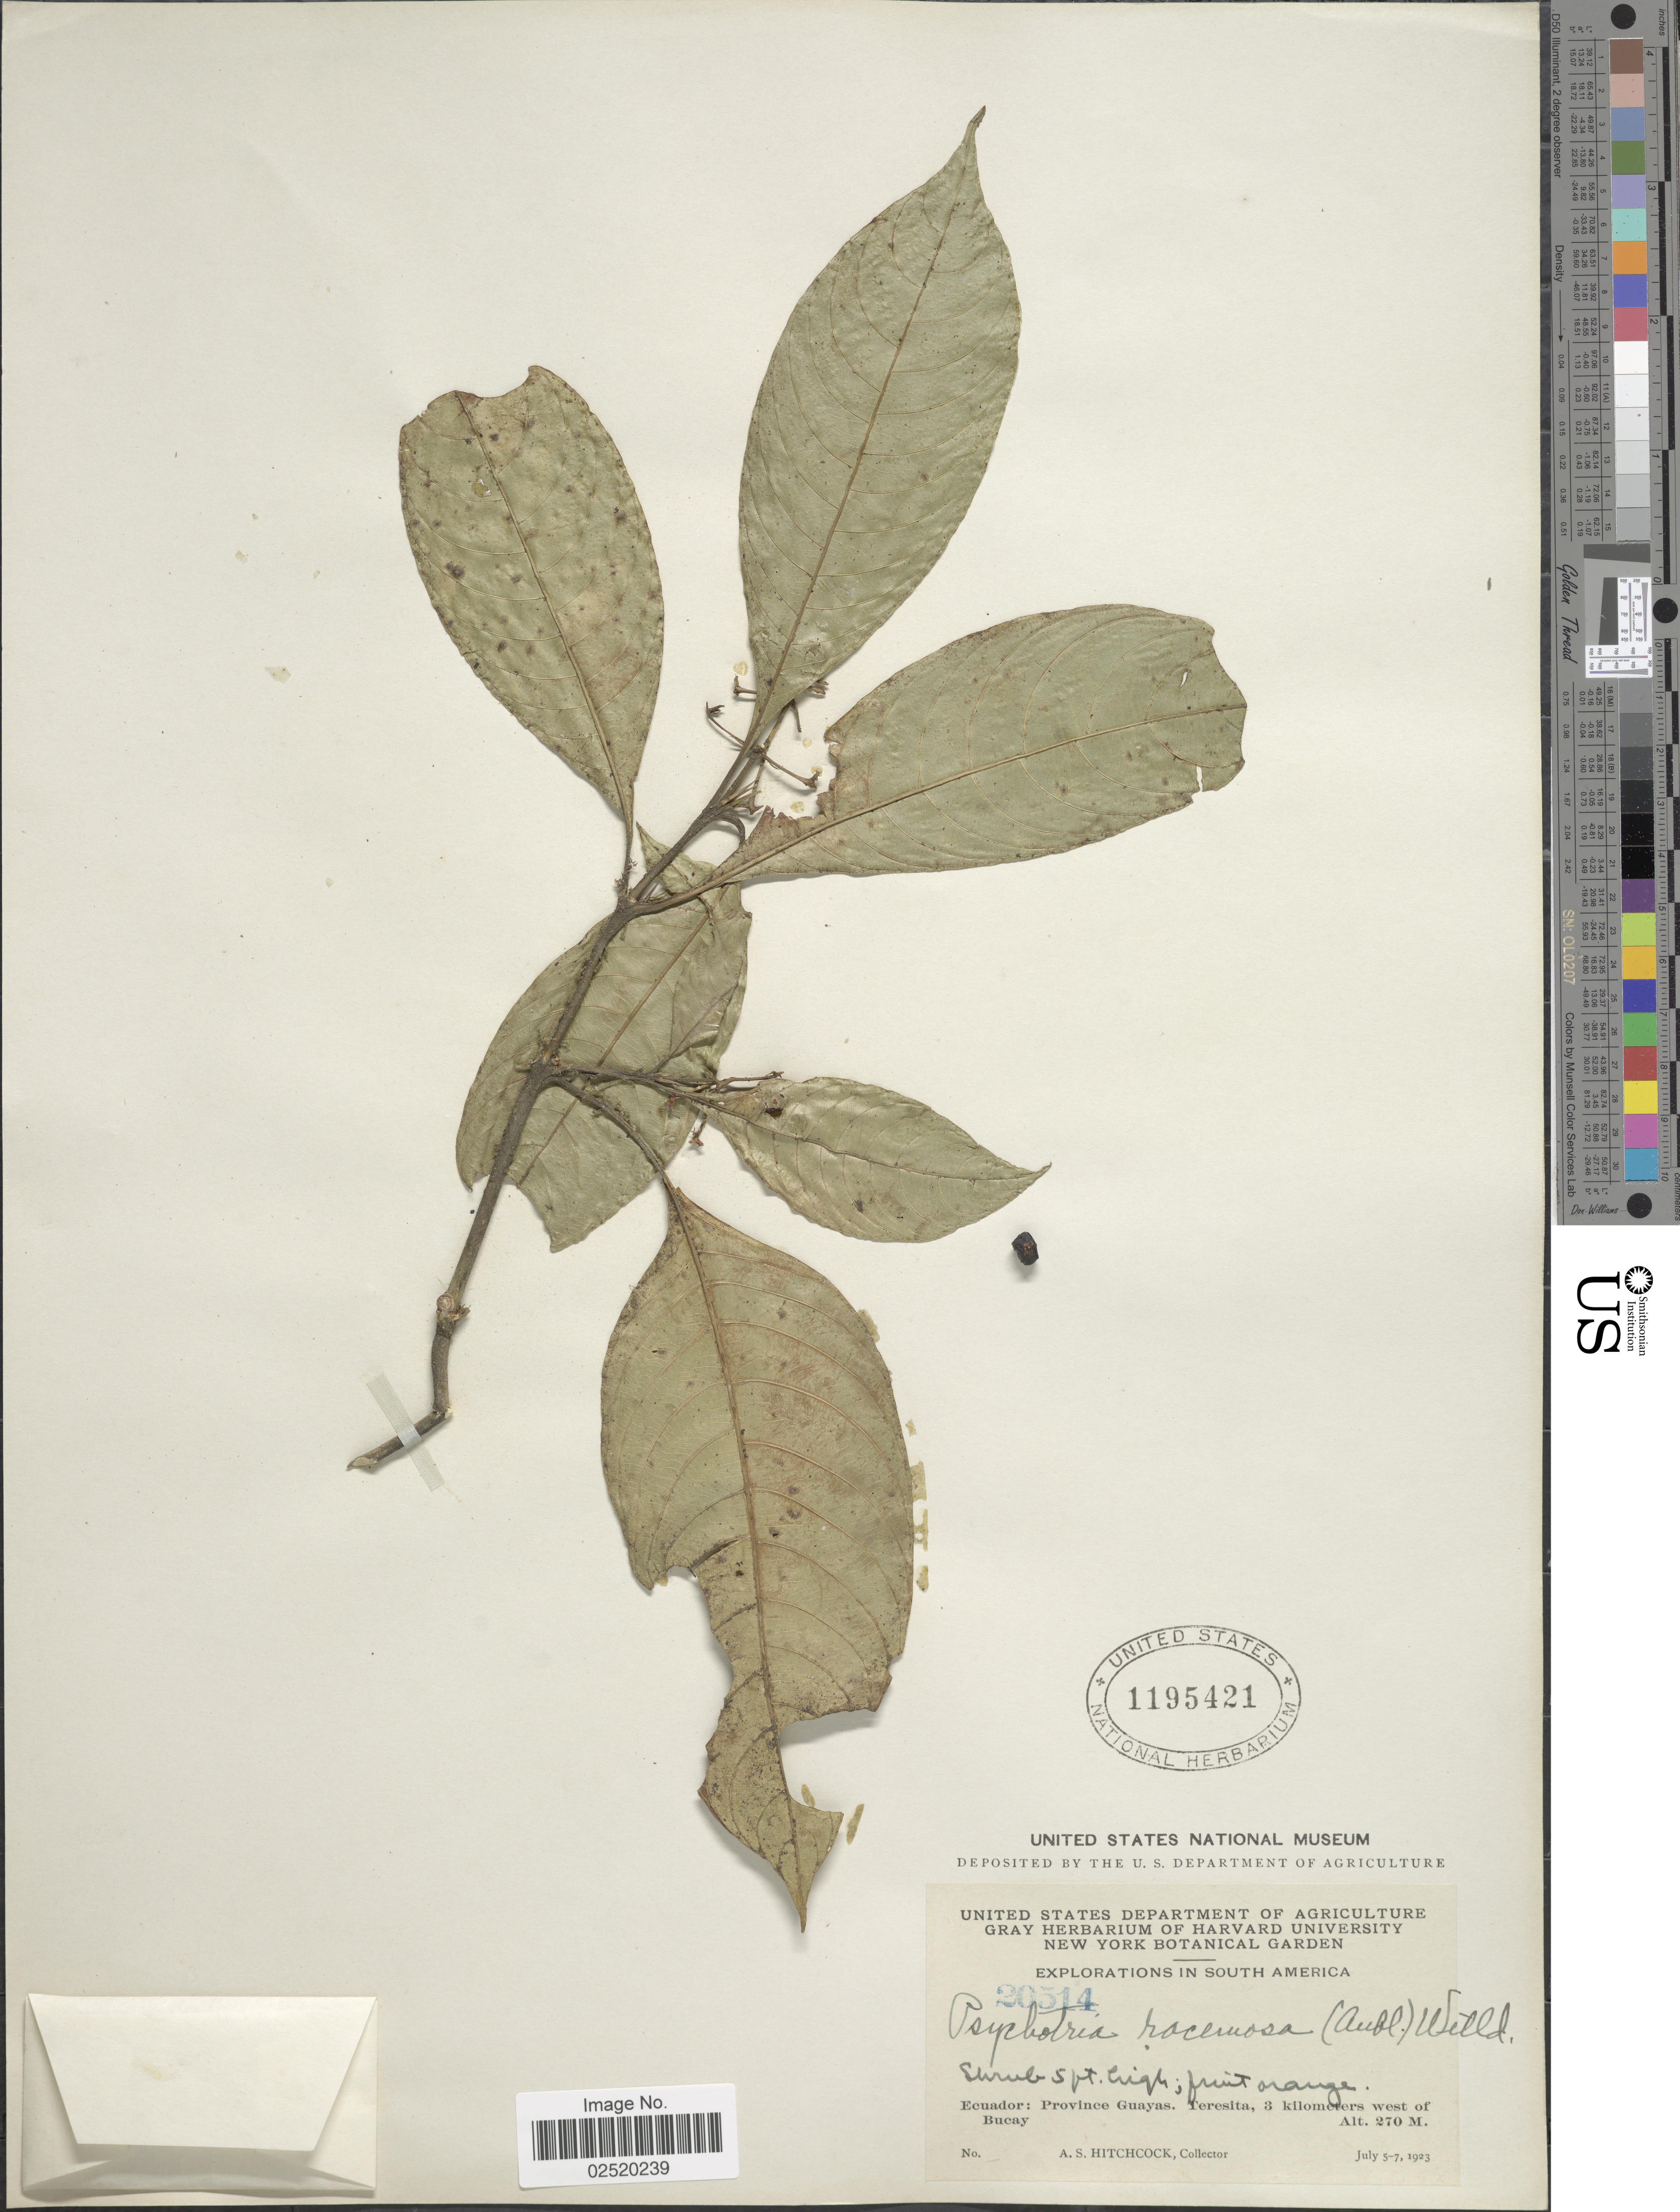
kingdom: Plantae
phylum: Tracheophyta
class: Magnoliopsida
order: Gentianales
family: Rubiaceae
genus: Psychotria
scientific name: Psychotria racemosa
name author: Rich.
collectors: A. S. Hitchcock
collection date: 1923-07-05/1923-07-07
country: Ecuador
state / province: Guayas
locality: Ecuador: Province Guayas, Teresita, 3 kilometers west of Bucay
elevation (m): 270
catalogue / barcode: US 1195421